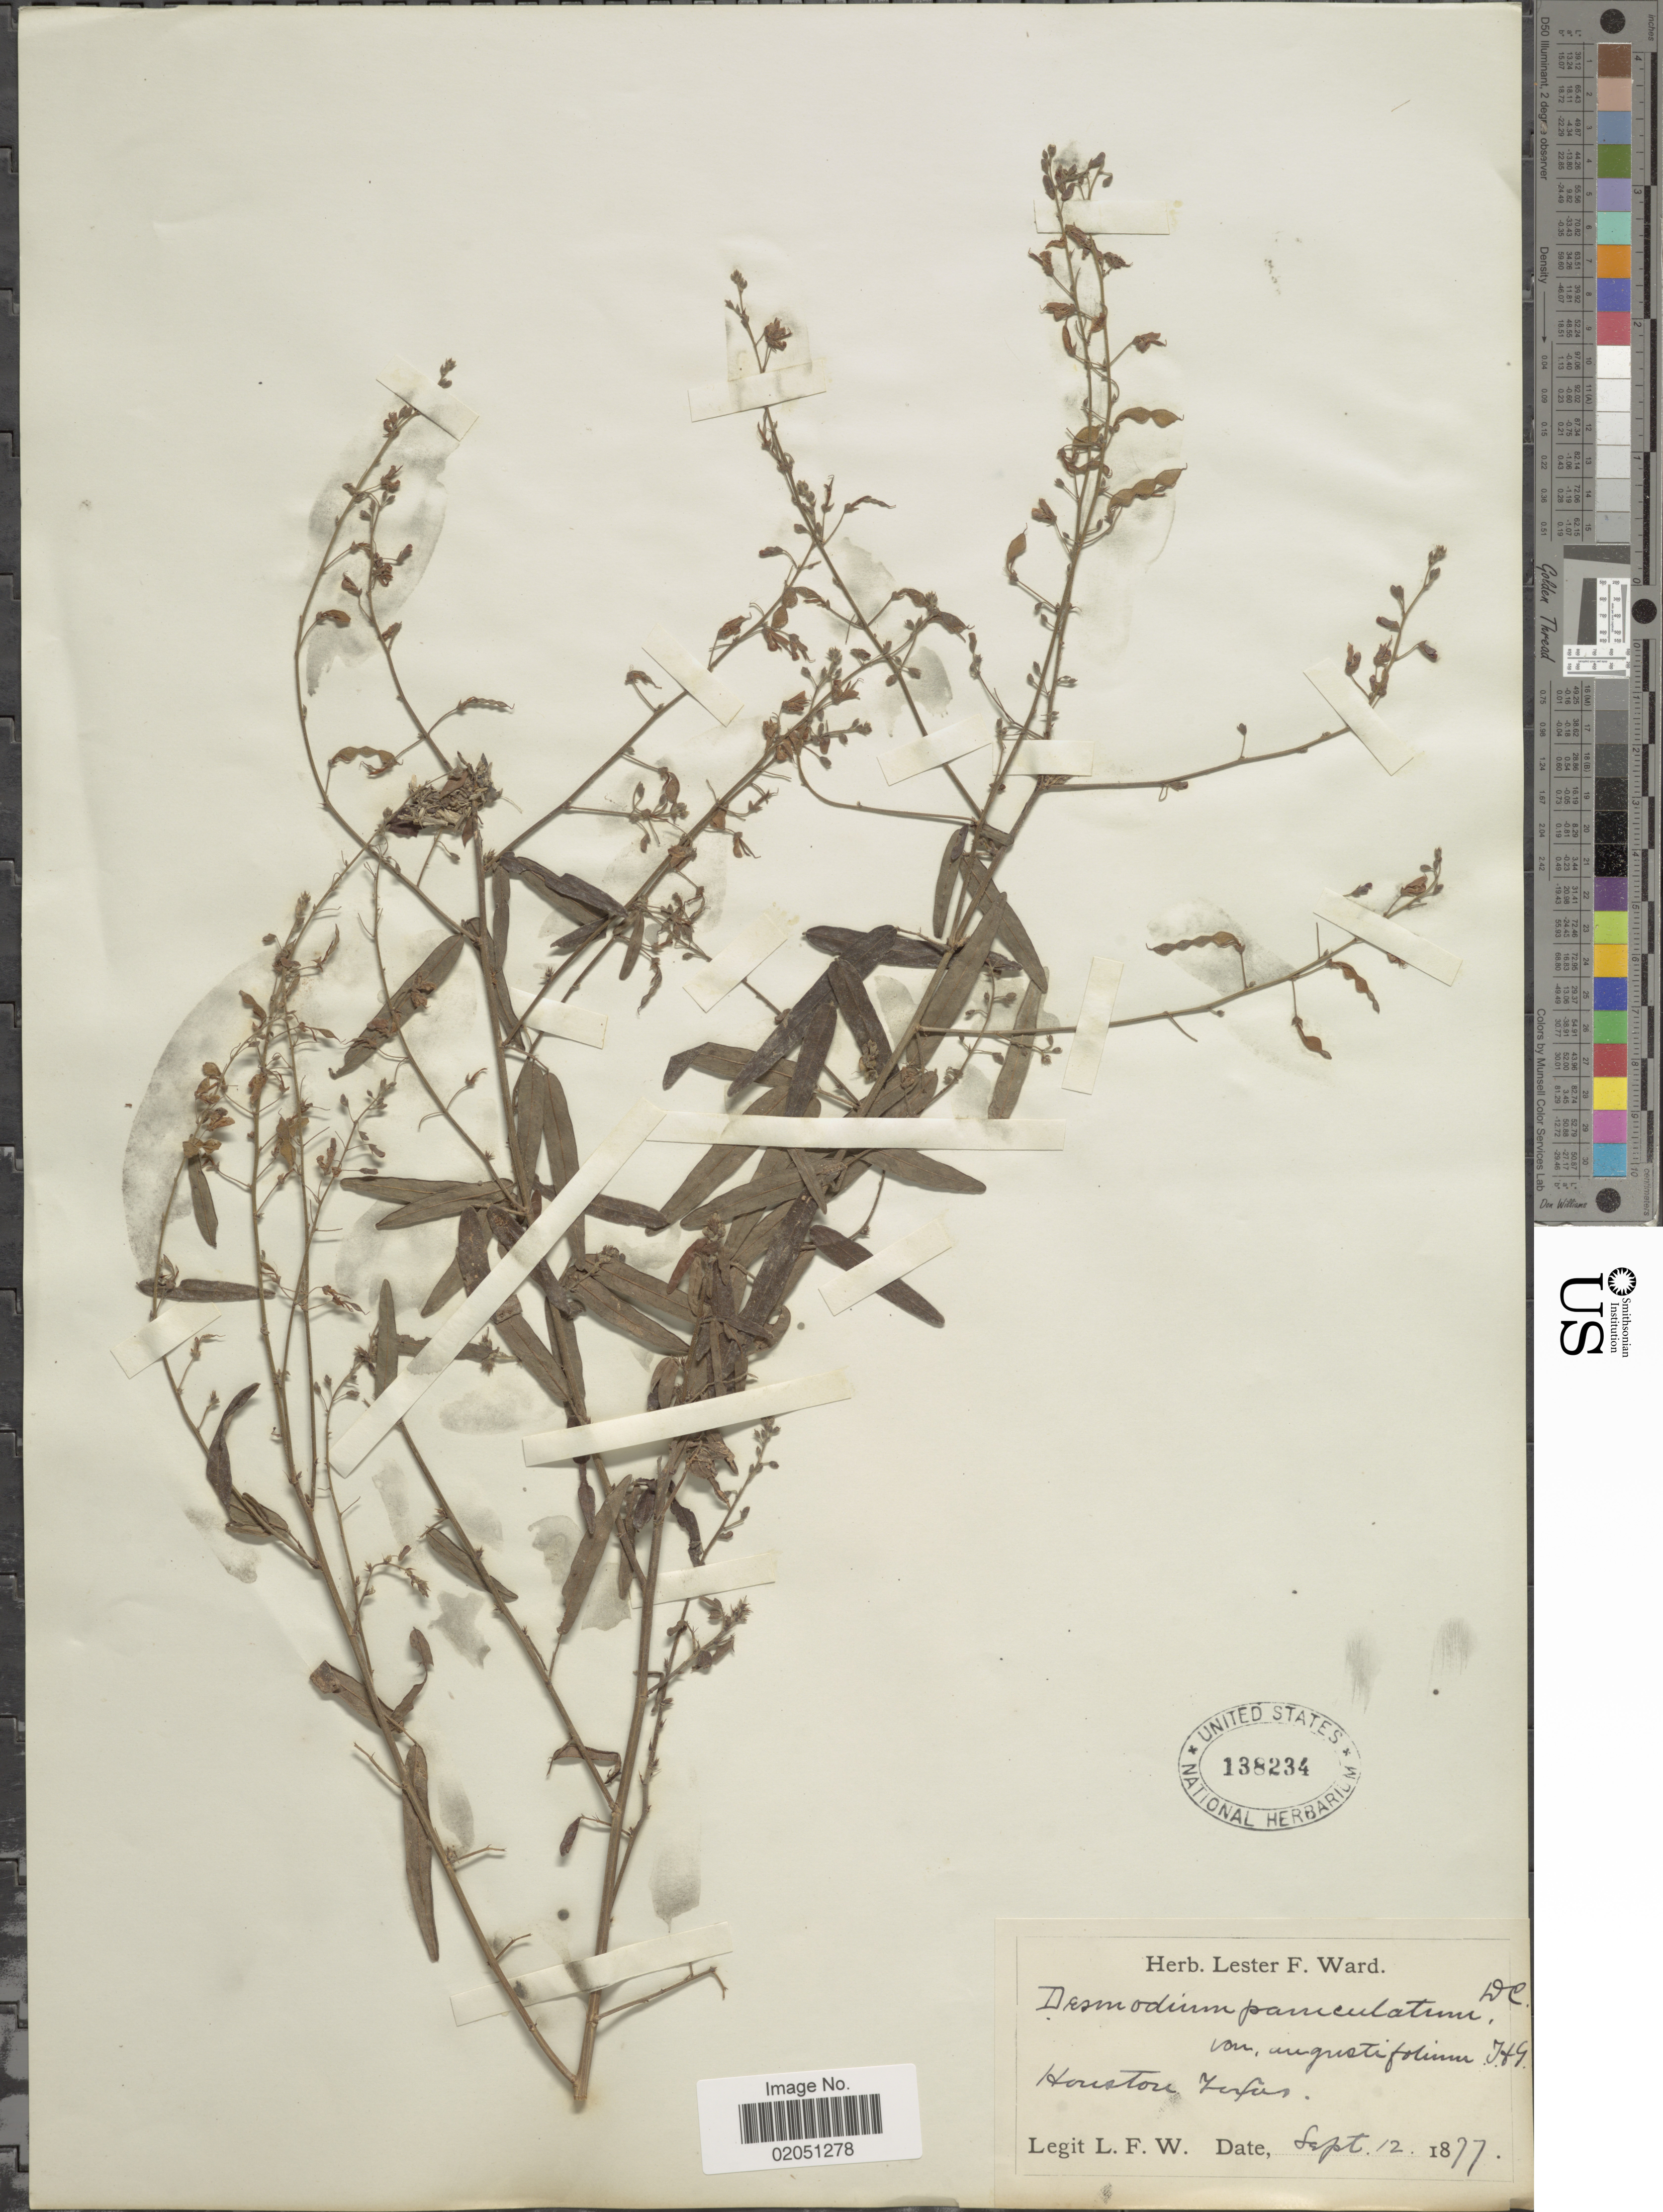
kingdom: Plantae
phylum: Tracheophyta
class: Magnoliopsida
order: Fabales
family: Fabaceae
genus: Desmodium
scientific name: Desmodium paniculatum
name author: (L.) DC.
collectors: L. F. Ward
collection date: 1877-09-12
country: United States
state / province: Texas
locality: Houston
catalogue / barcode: US 138234